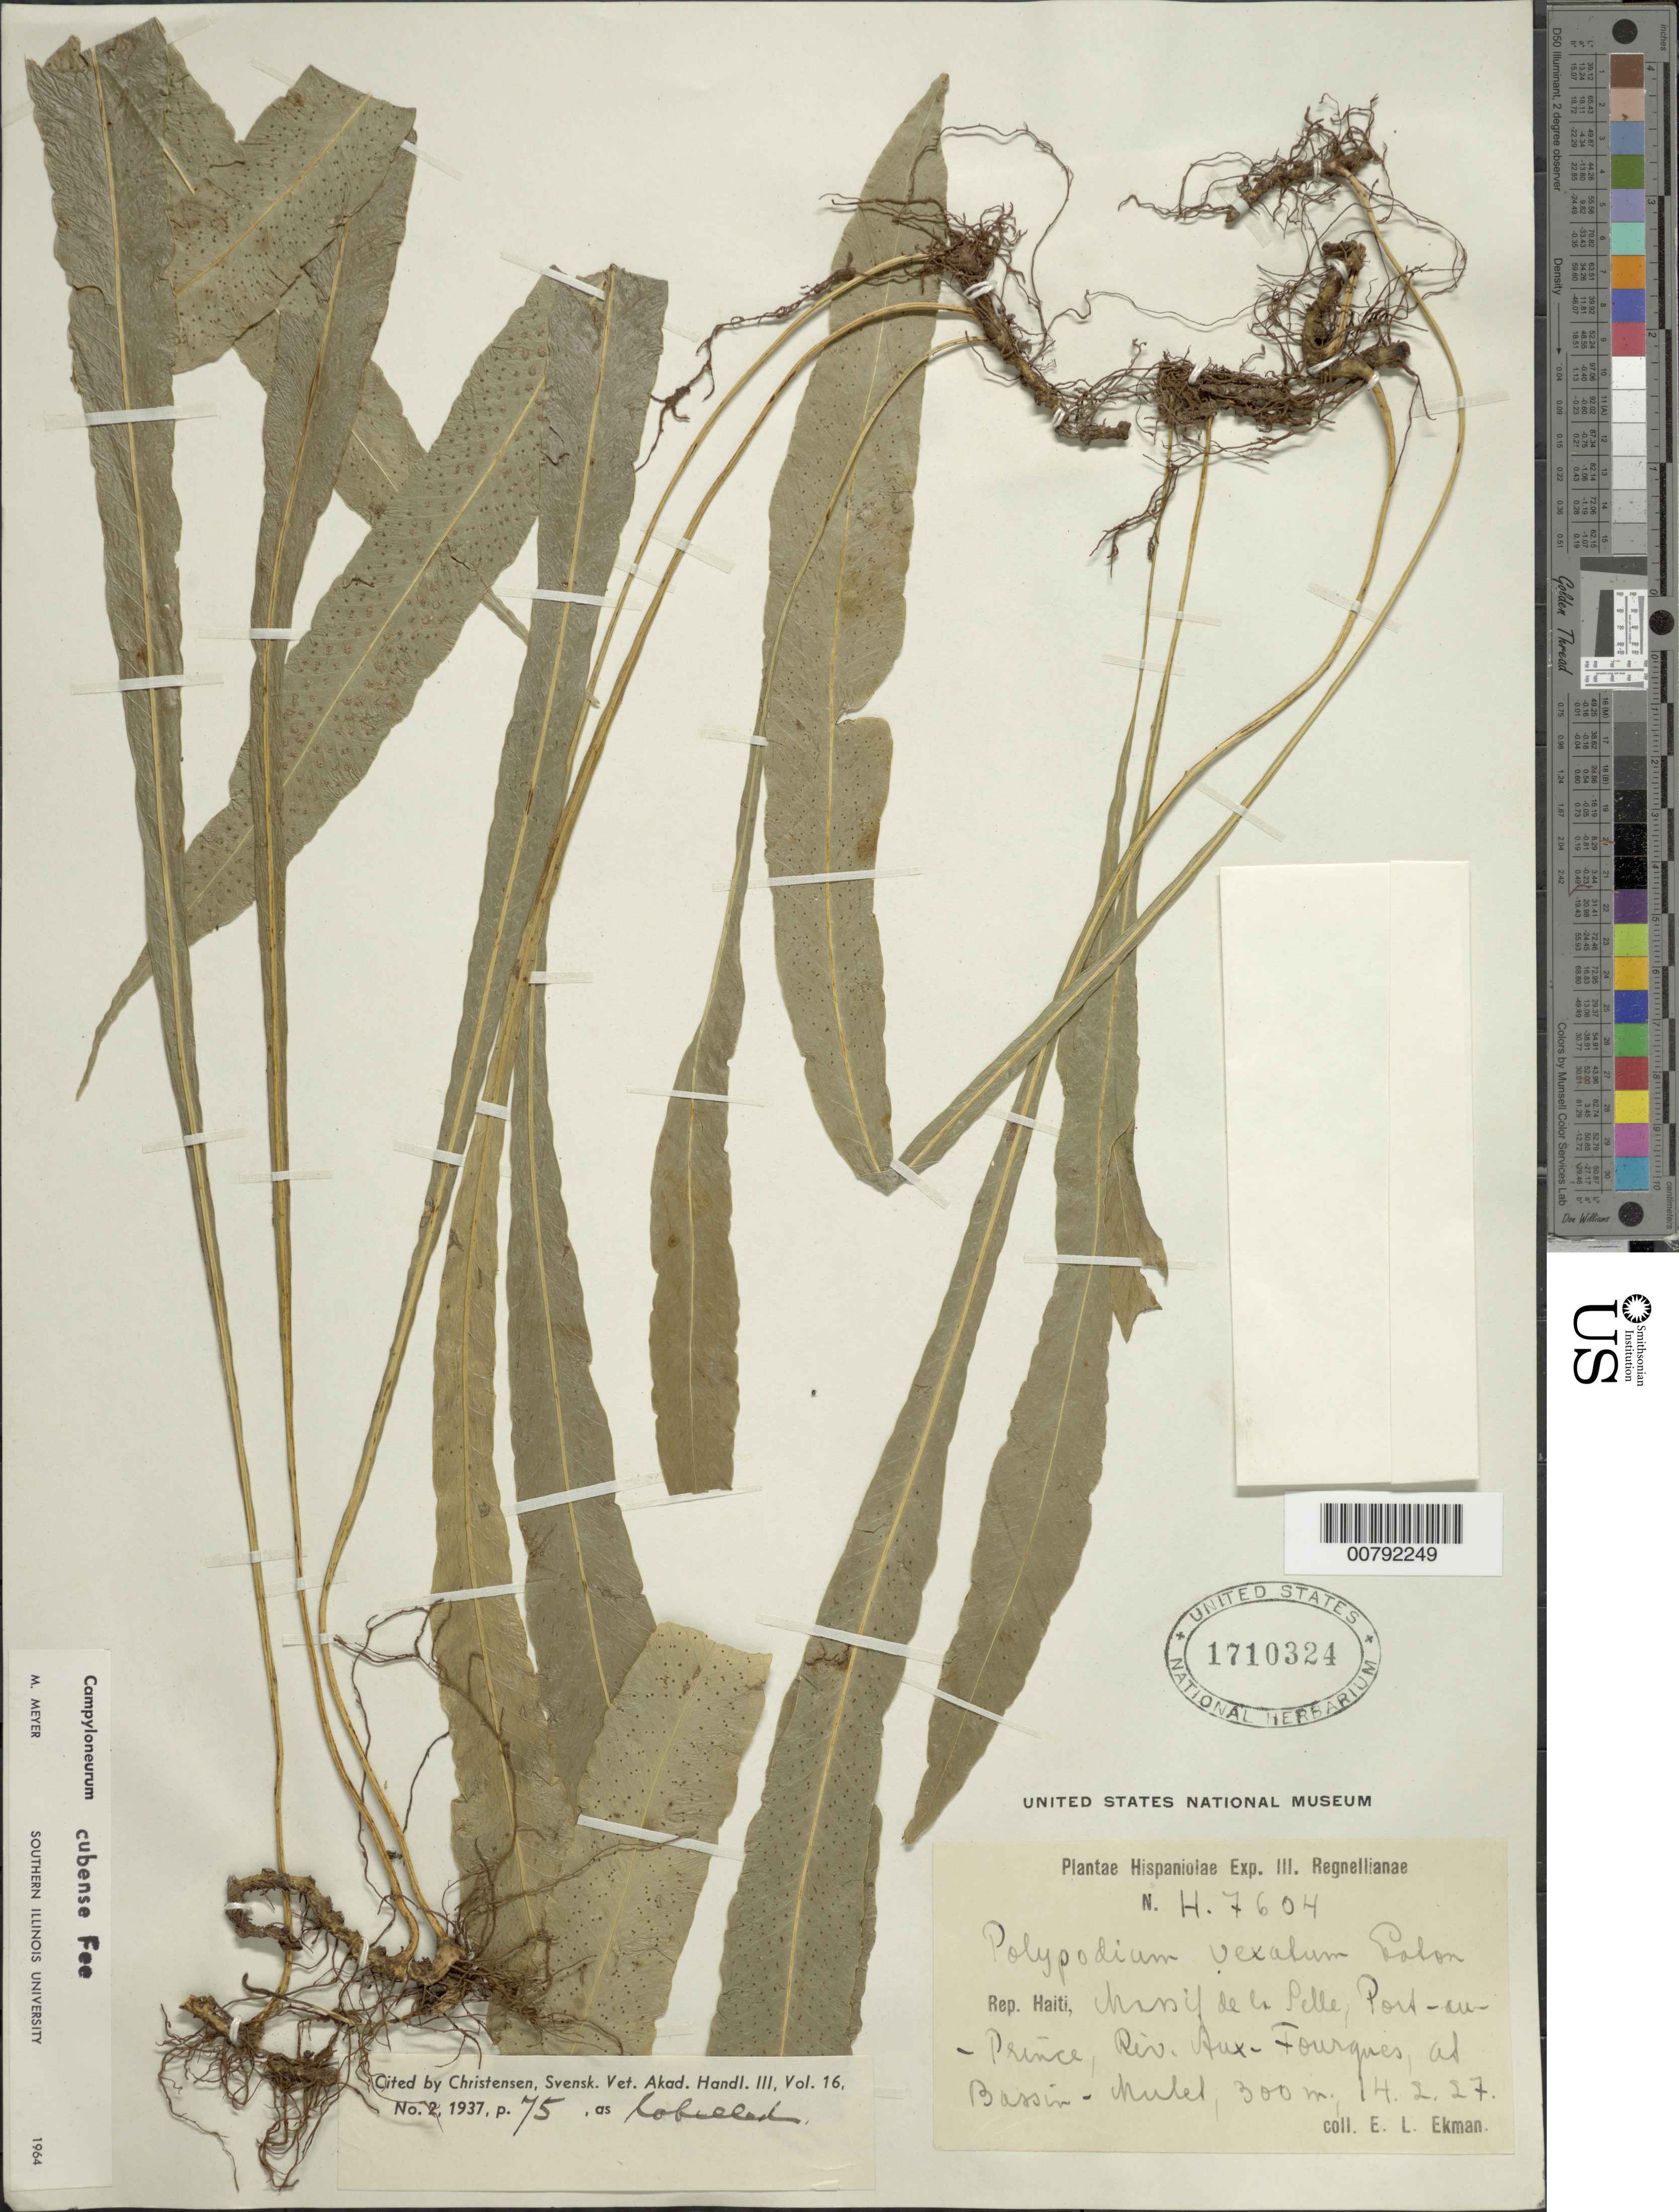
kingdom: Plantae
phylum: Tracheophyta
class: Polypodiopsida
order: Polypodiales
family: Polypodiaceae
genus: Campyloneurum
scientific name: Campyloneurum vexatum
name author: Ching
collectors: E. L. Ekman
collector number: H 7604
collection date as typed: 14 Feb 1927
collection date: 1927-02-14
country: Haiti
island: Hispaniola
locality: Massif de la Selle, Port-au-Prince, Riv. Aux-Fourgues, at Bassin-Nutel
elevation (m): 300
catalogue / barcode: US 1710324